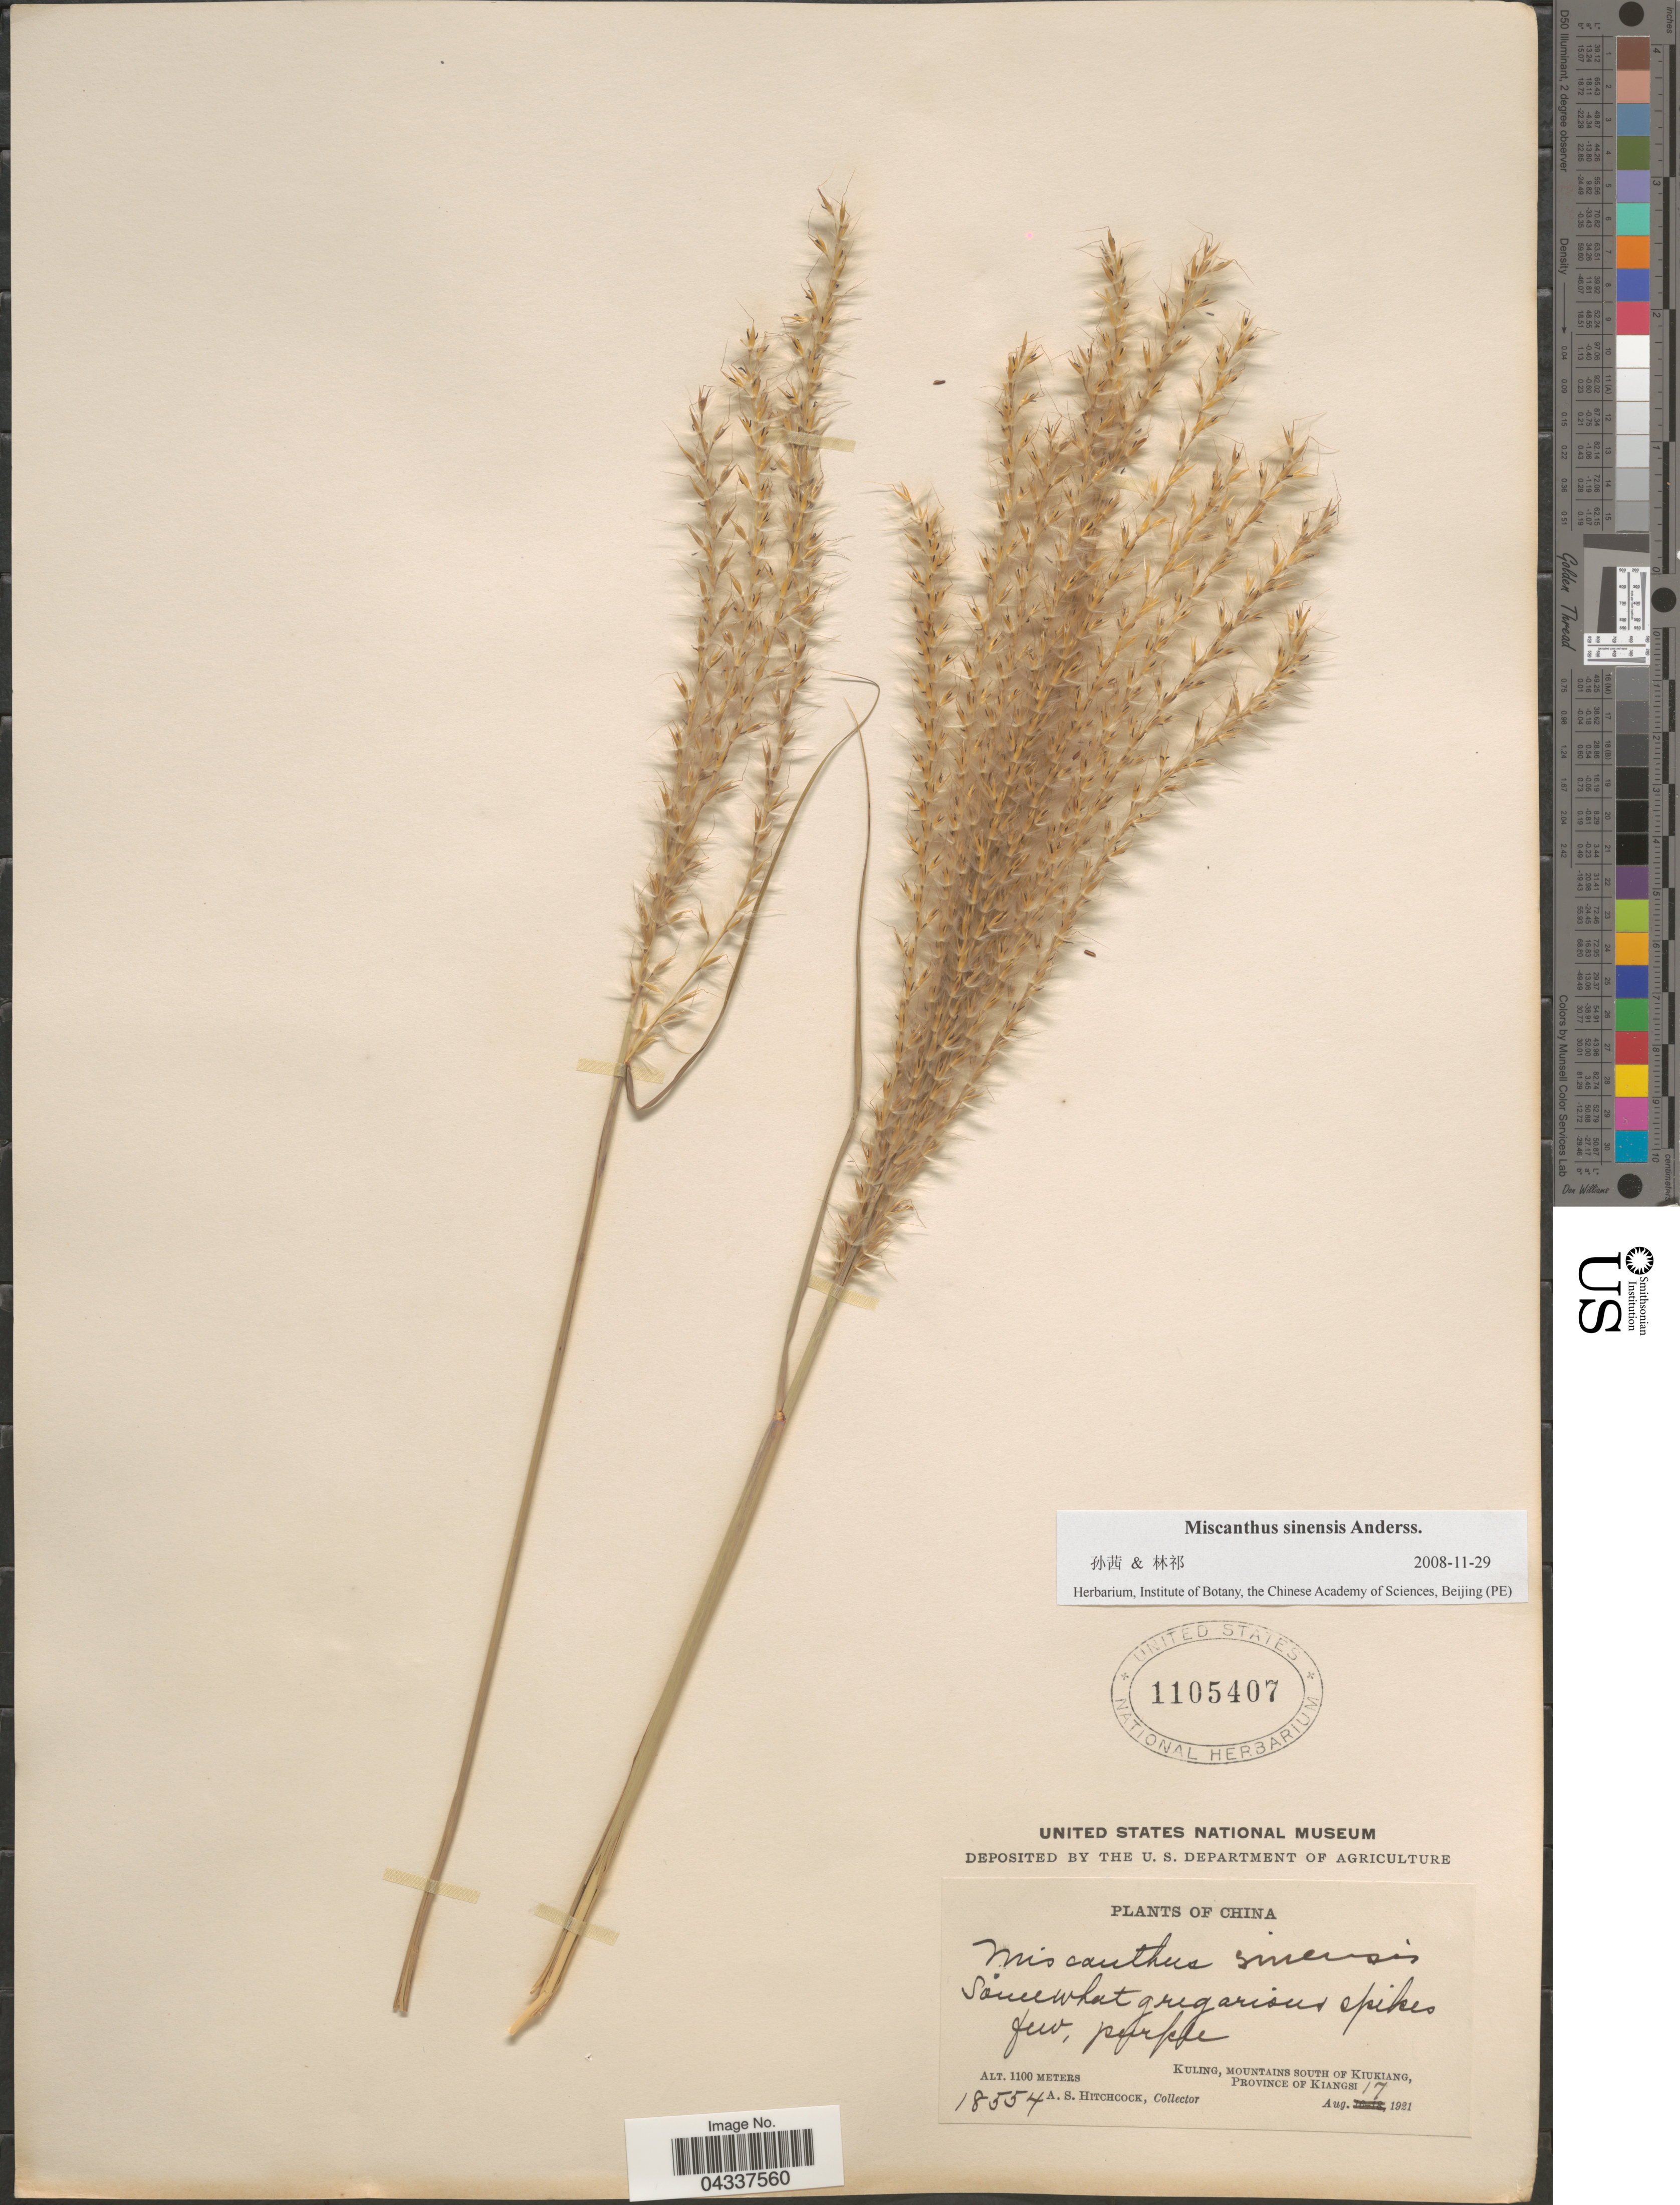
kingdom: Plantae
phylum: Tracheophyta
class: Liliopsida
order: Poales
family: Poaceae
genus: Miscanthus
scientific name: Miscanthus sinensis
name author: Andersson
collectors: A. S. Hitchcock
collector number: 18554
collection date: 1921-08-17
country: China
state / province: Jiangxi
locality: Kuling, mountains south of Kiukiang, Province of Kiangsi.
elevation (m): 1100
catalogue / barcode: US 1105407